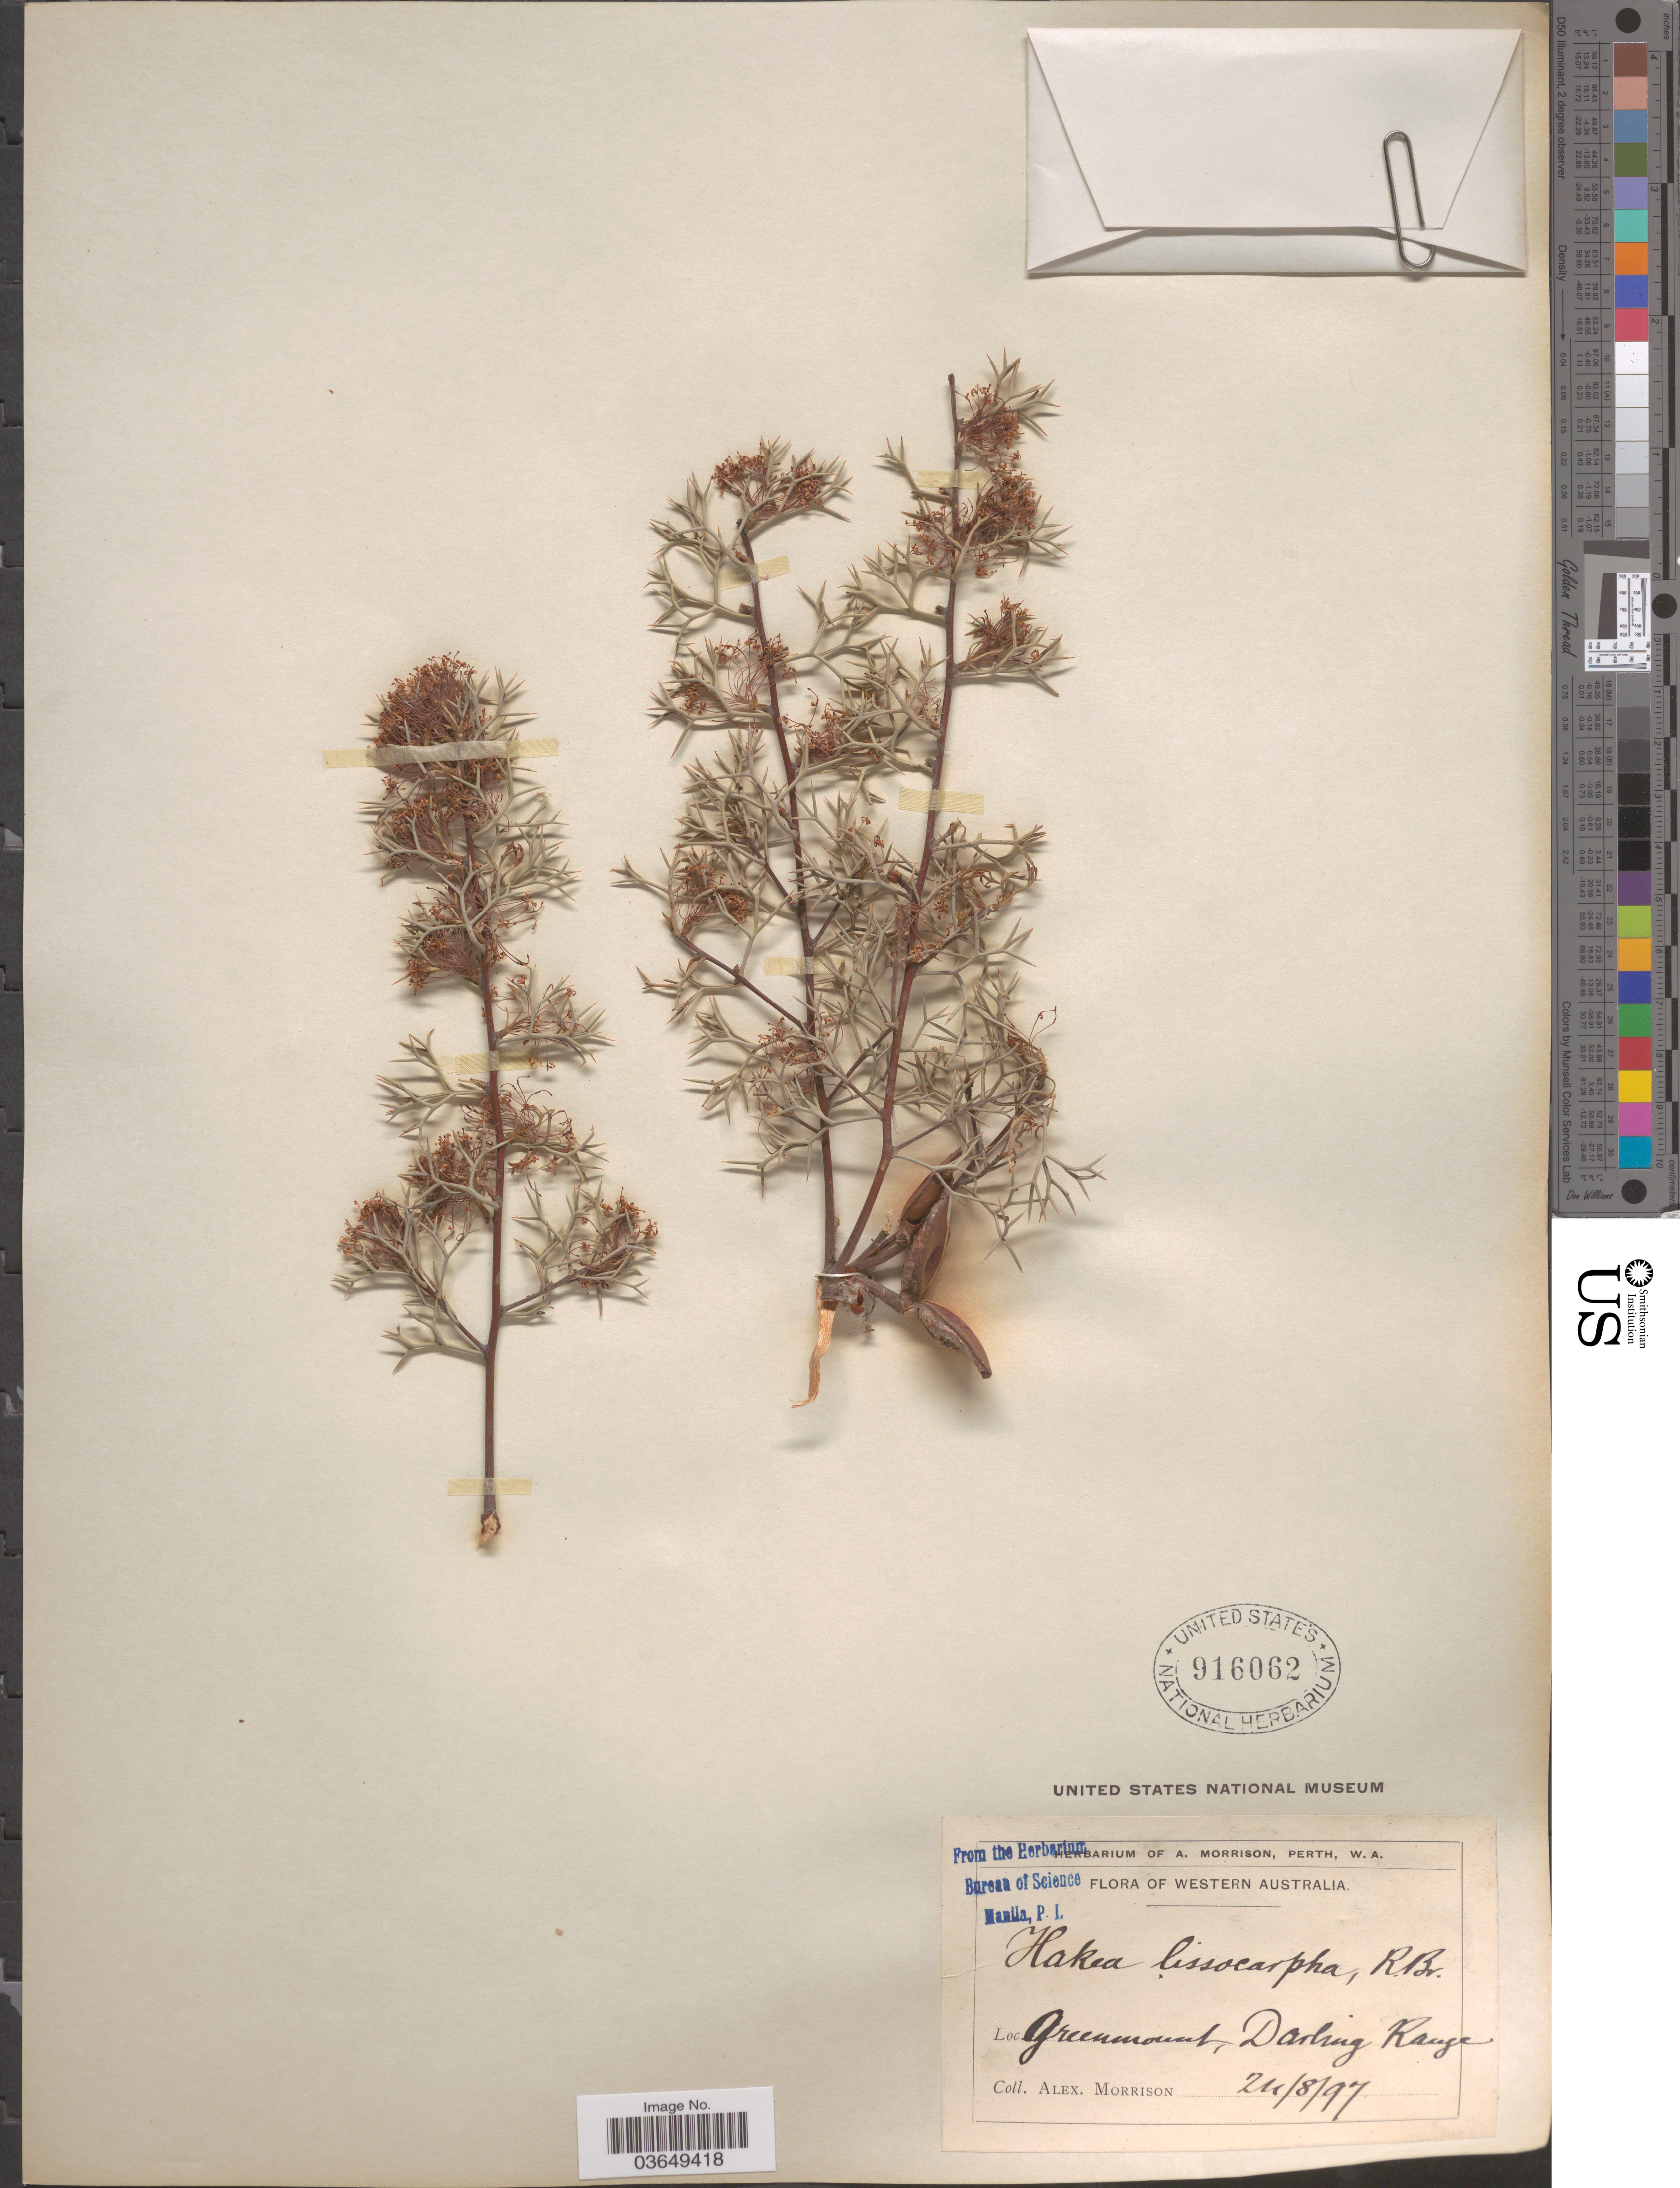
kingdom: Plantae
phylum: Tracheophyta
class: Magnoliopsida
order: Proteales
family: Proteaceae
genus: Hakea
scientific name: Hakea lissocarpha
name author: R. Br.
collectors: A. Morrison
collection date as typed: Transcribed d/m/y: 24/8/97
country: Australia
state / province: Western Australia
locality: Greenmount, Darling Range.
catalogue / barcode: US 916062